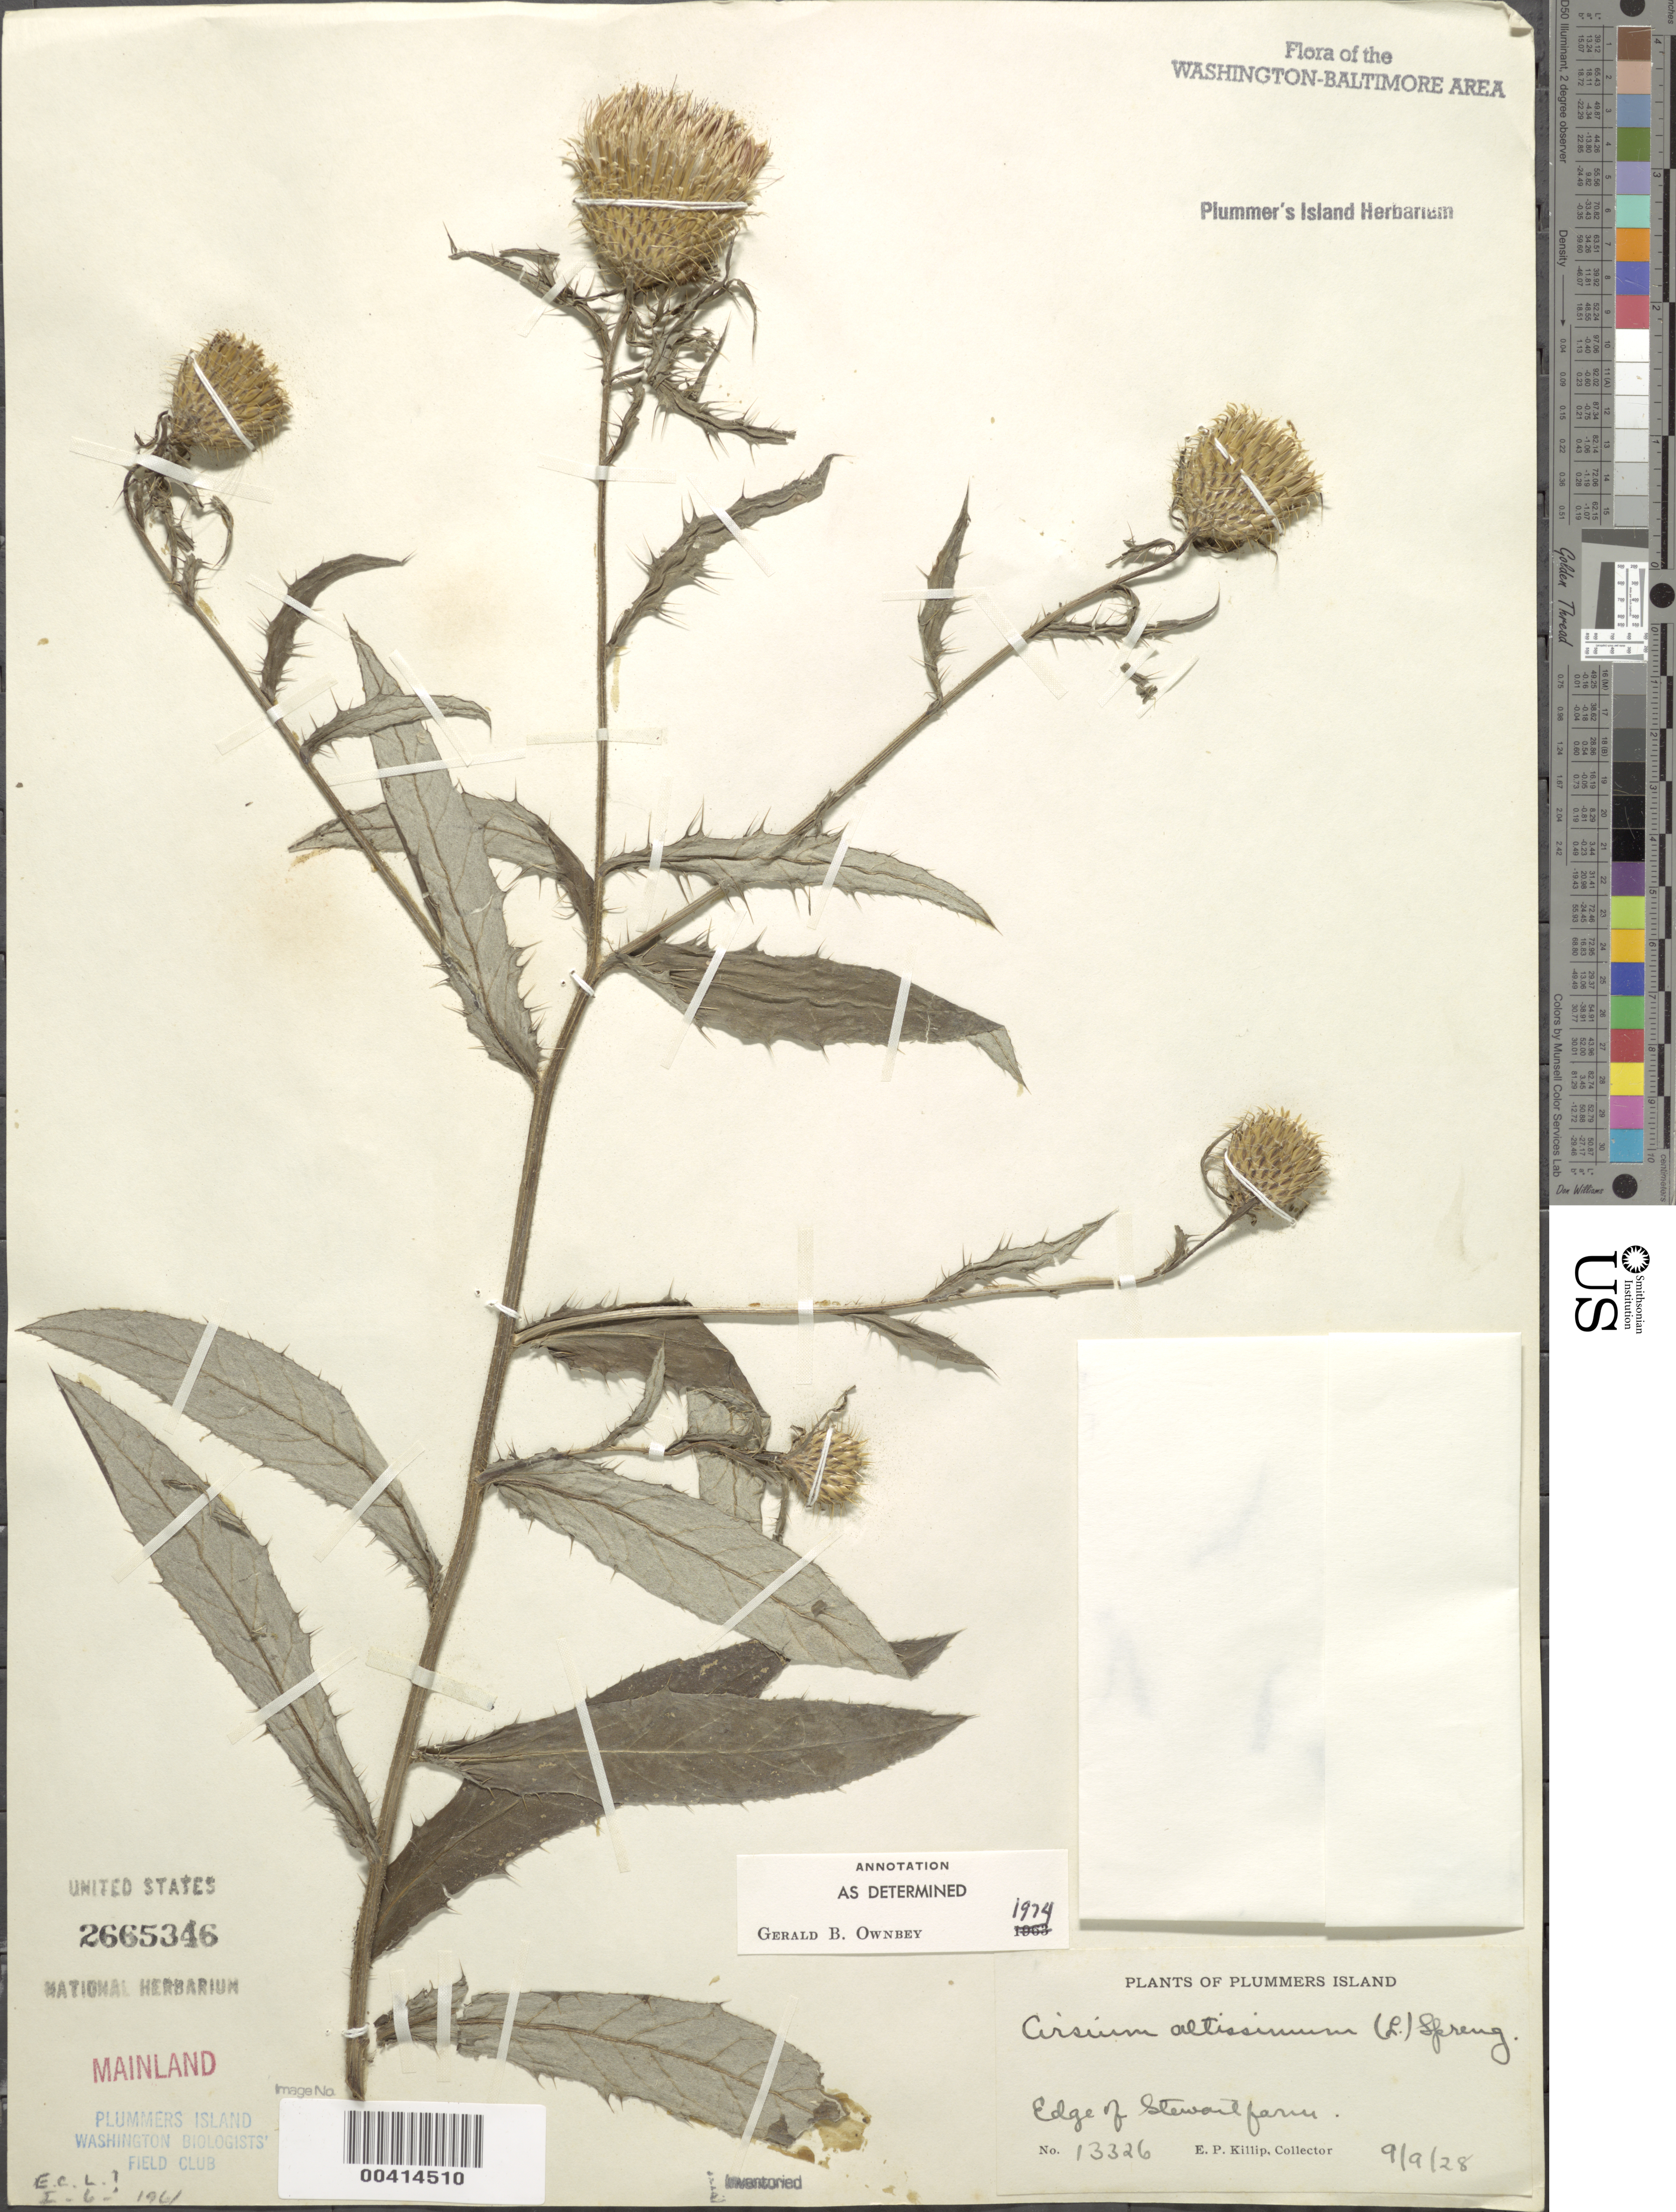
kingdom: Plantae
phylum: Tracheophyta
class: Magnoliopsida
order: Asterales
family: Asteraceae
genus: Cirsium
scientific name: Cirsium altissimum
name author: (L.) Hill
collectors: E. P. Killip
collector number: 13326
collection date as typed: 09 Sep 1928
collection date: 1928-09-09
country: United States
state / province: Maryland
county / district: Montgomery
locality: Plummer's Island; mainland, edge of Stewart Farm C. & O. Canal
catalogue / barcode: US 2665346